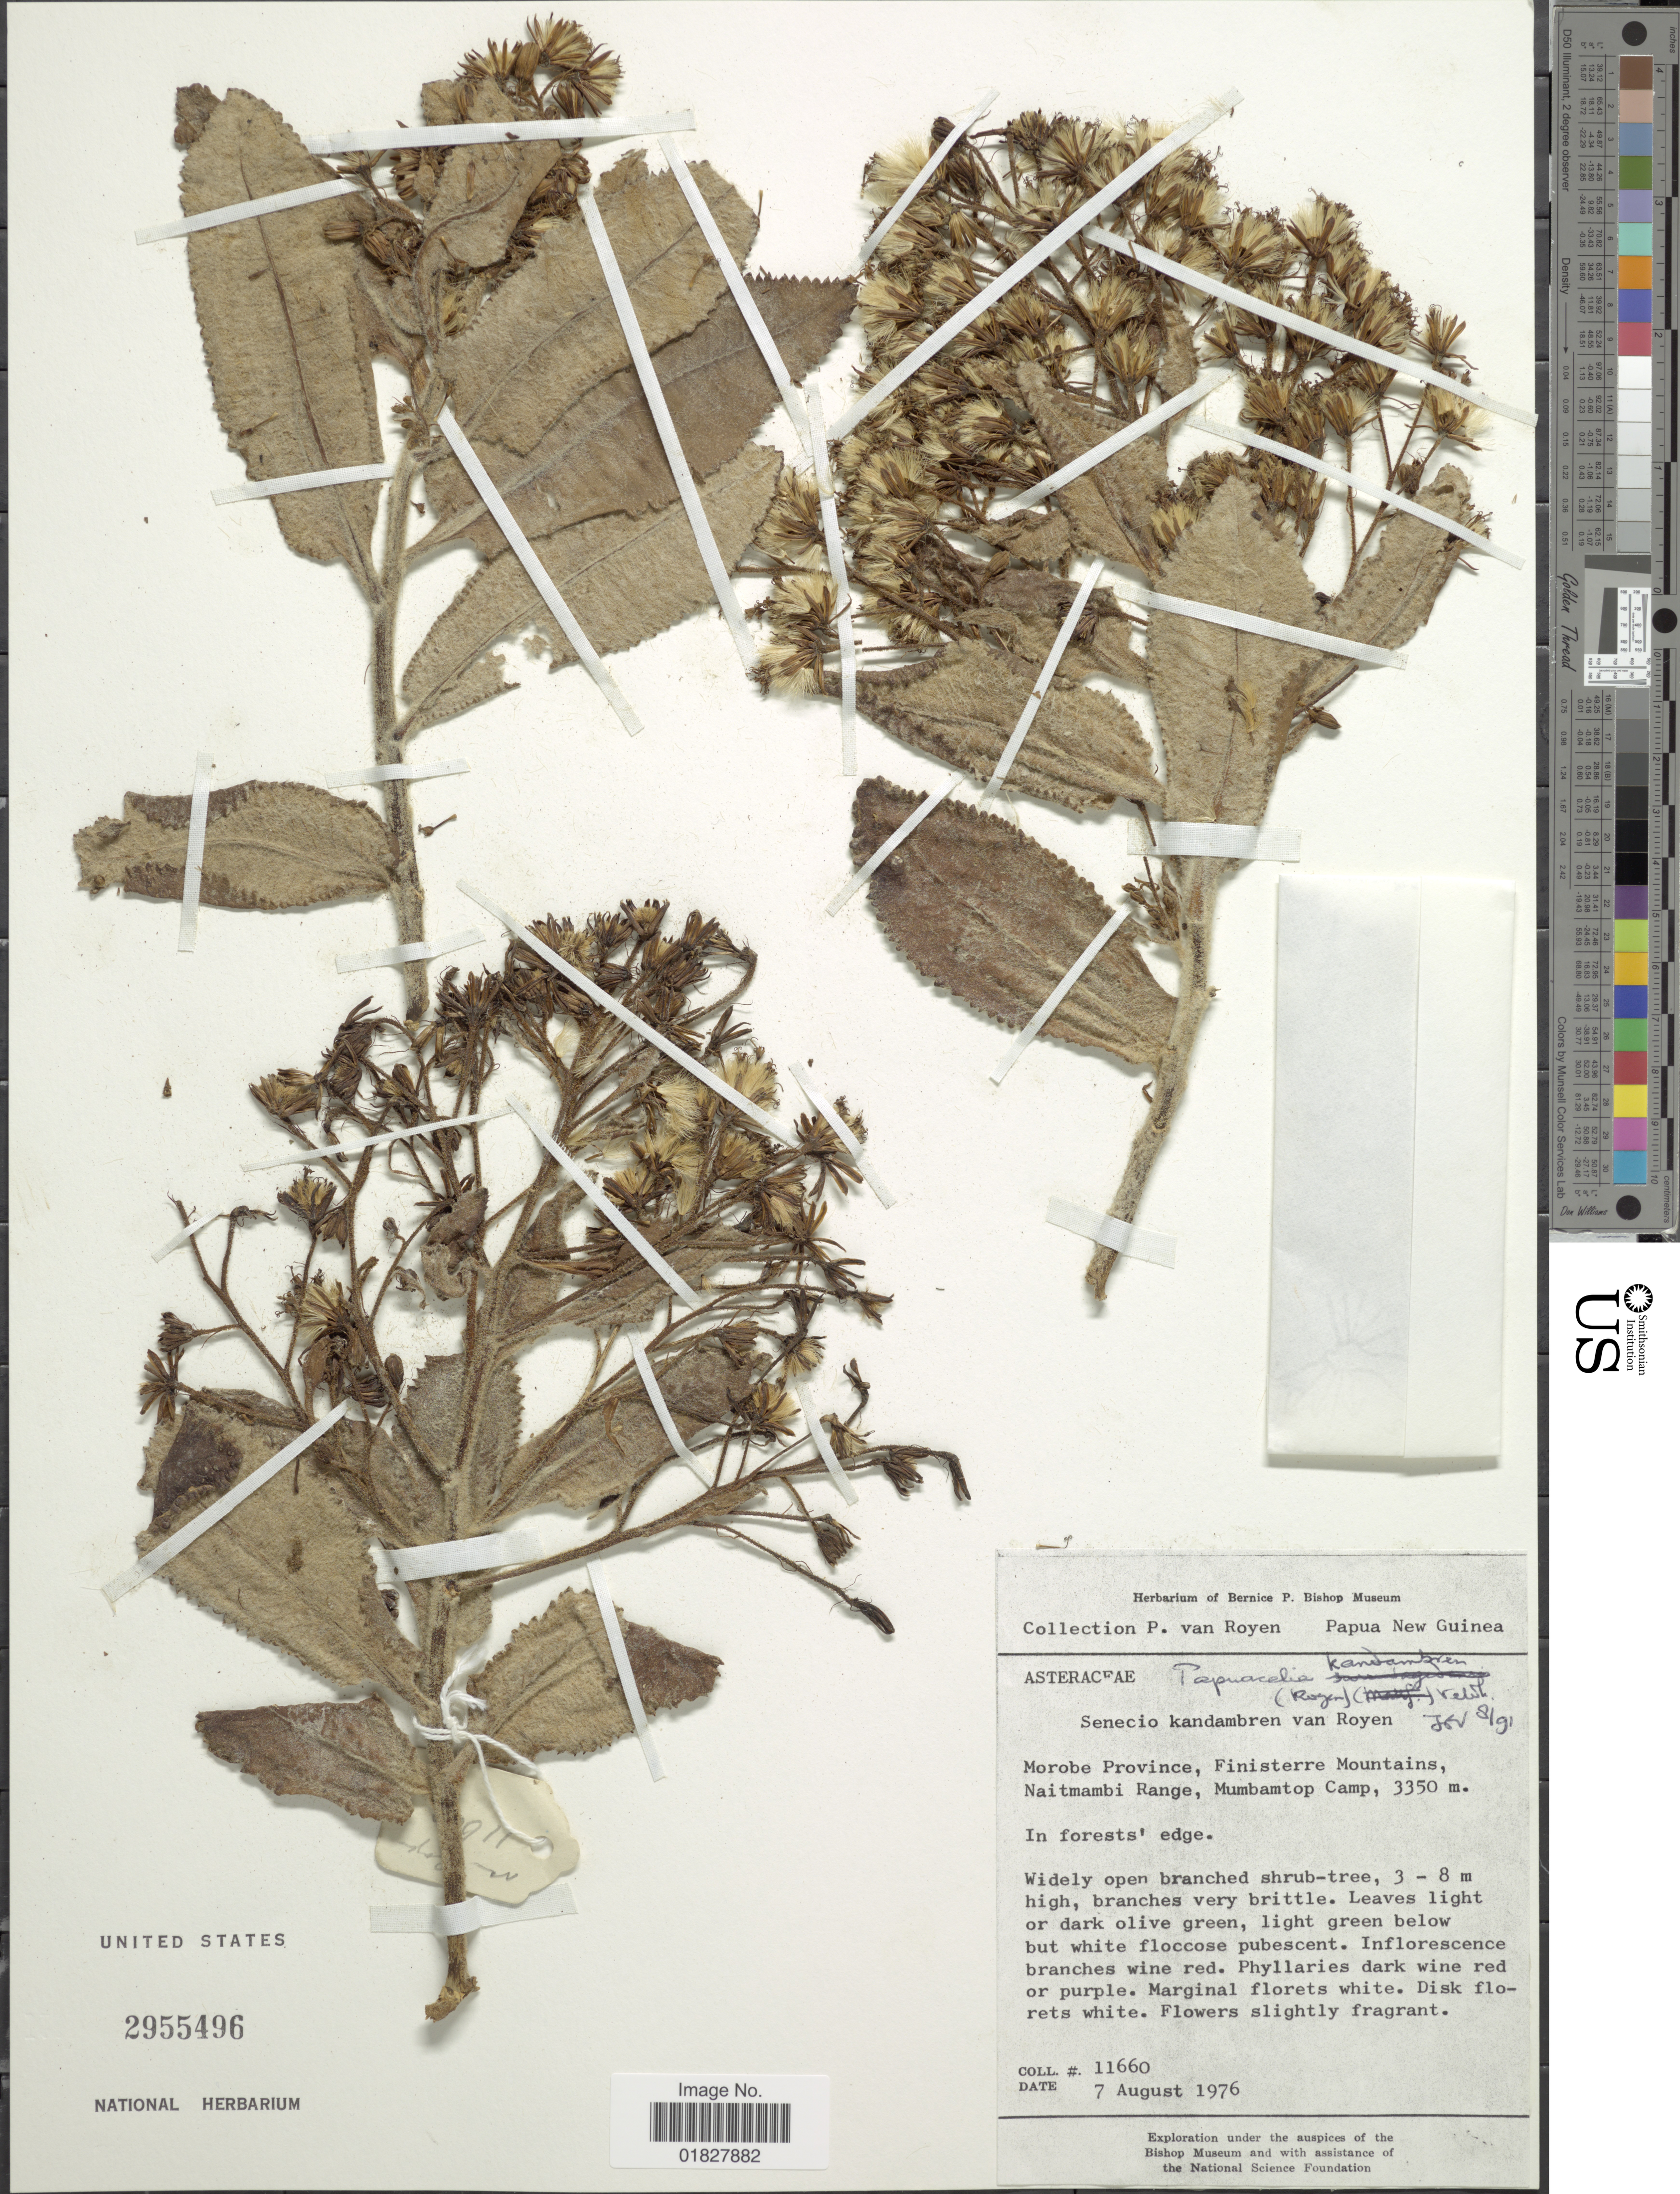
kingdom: Plantae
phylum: Tracheophyta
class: Magnoliopsida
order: Asterales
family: Asteraceae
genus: Papuacalia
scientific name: Papuacalia kandambren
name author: (P. Royen) Veldkamp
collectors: P. van Royen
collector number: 11660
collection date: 1976-08-07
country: Papua New Guinea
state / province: Morobe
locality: Finisterre Mountains, Naitmambi Range, Mumbamtop Camp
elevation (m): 3350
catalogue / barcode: US 2955496